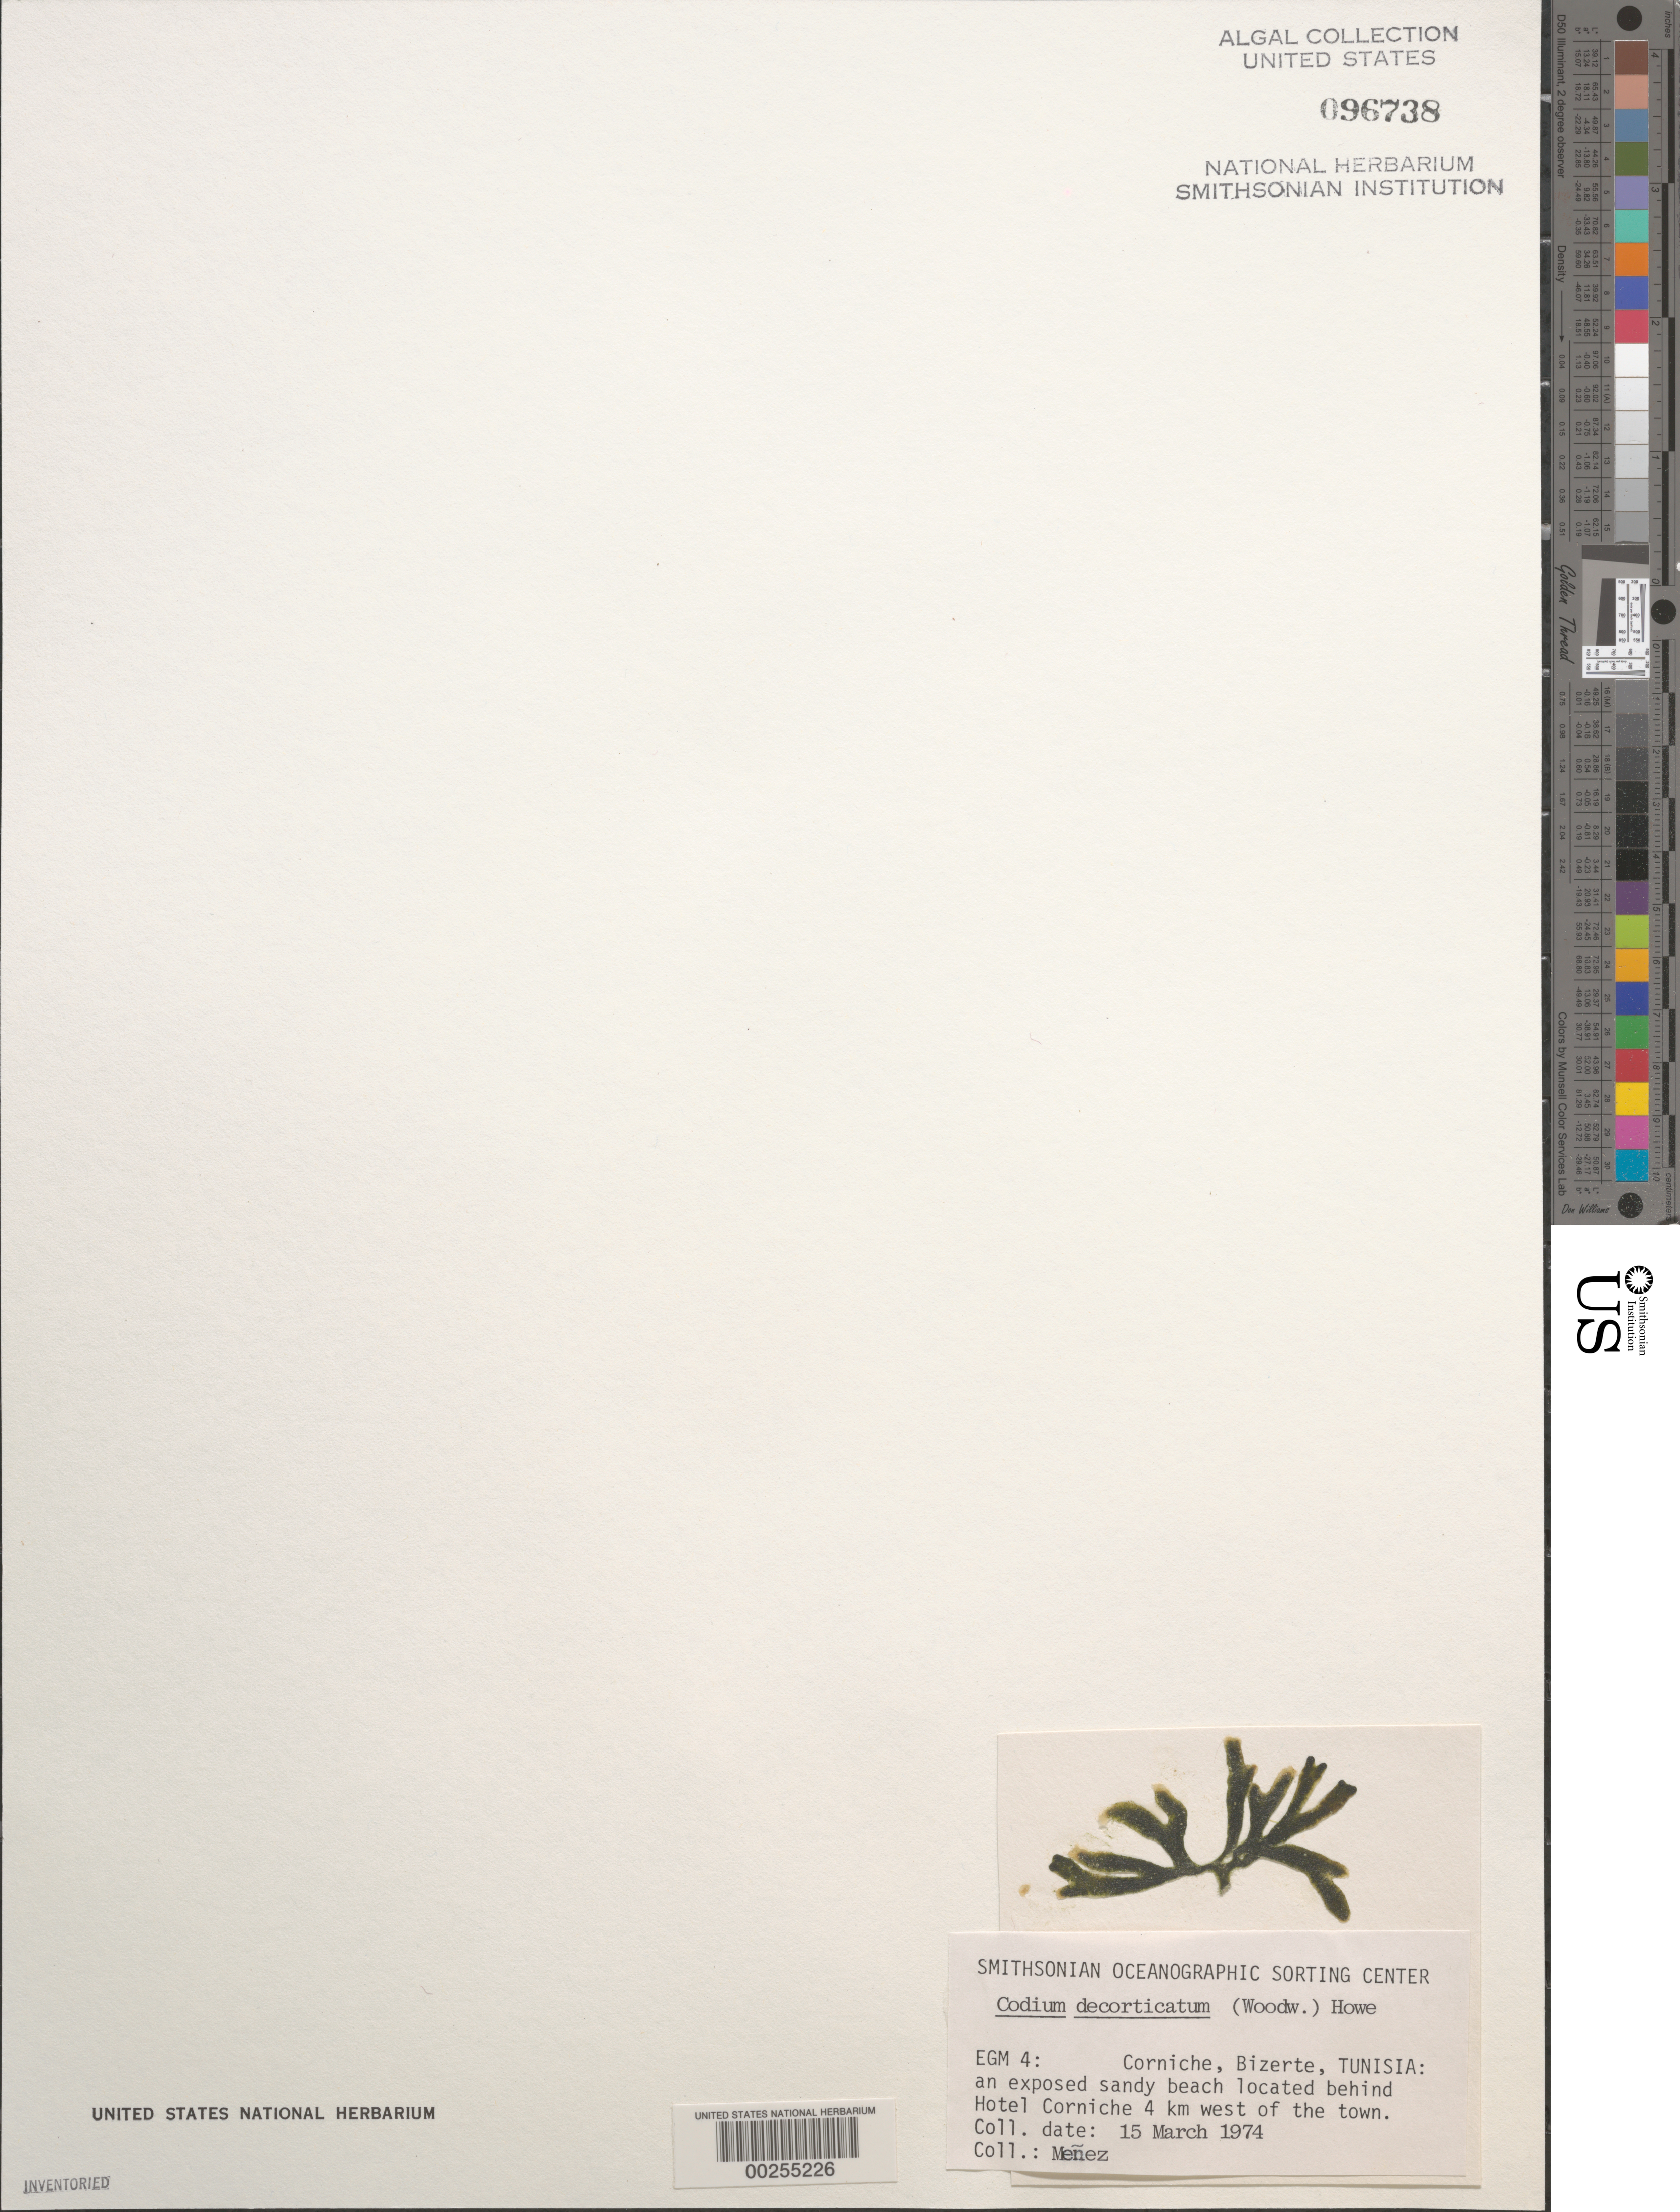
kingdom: Plantae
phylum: Chlorophyta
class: Ulvophyceae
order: Bryopsidales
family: Codiaceae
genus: Codium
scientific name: Codium decorticatum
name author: (Woodw.) M. Howe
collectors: Meñez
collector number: EGM 4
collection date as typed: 15 Mar 1974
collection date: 1974-03-15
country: Tunisia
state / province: Bizerte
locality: Four km west of corniche, behind hotel corniche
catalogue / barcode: US 96738